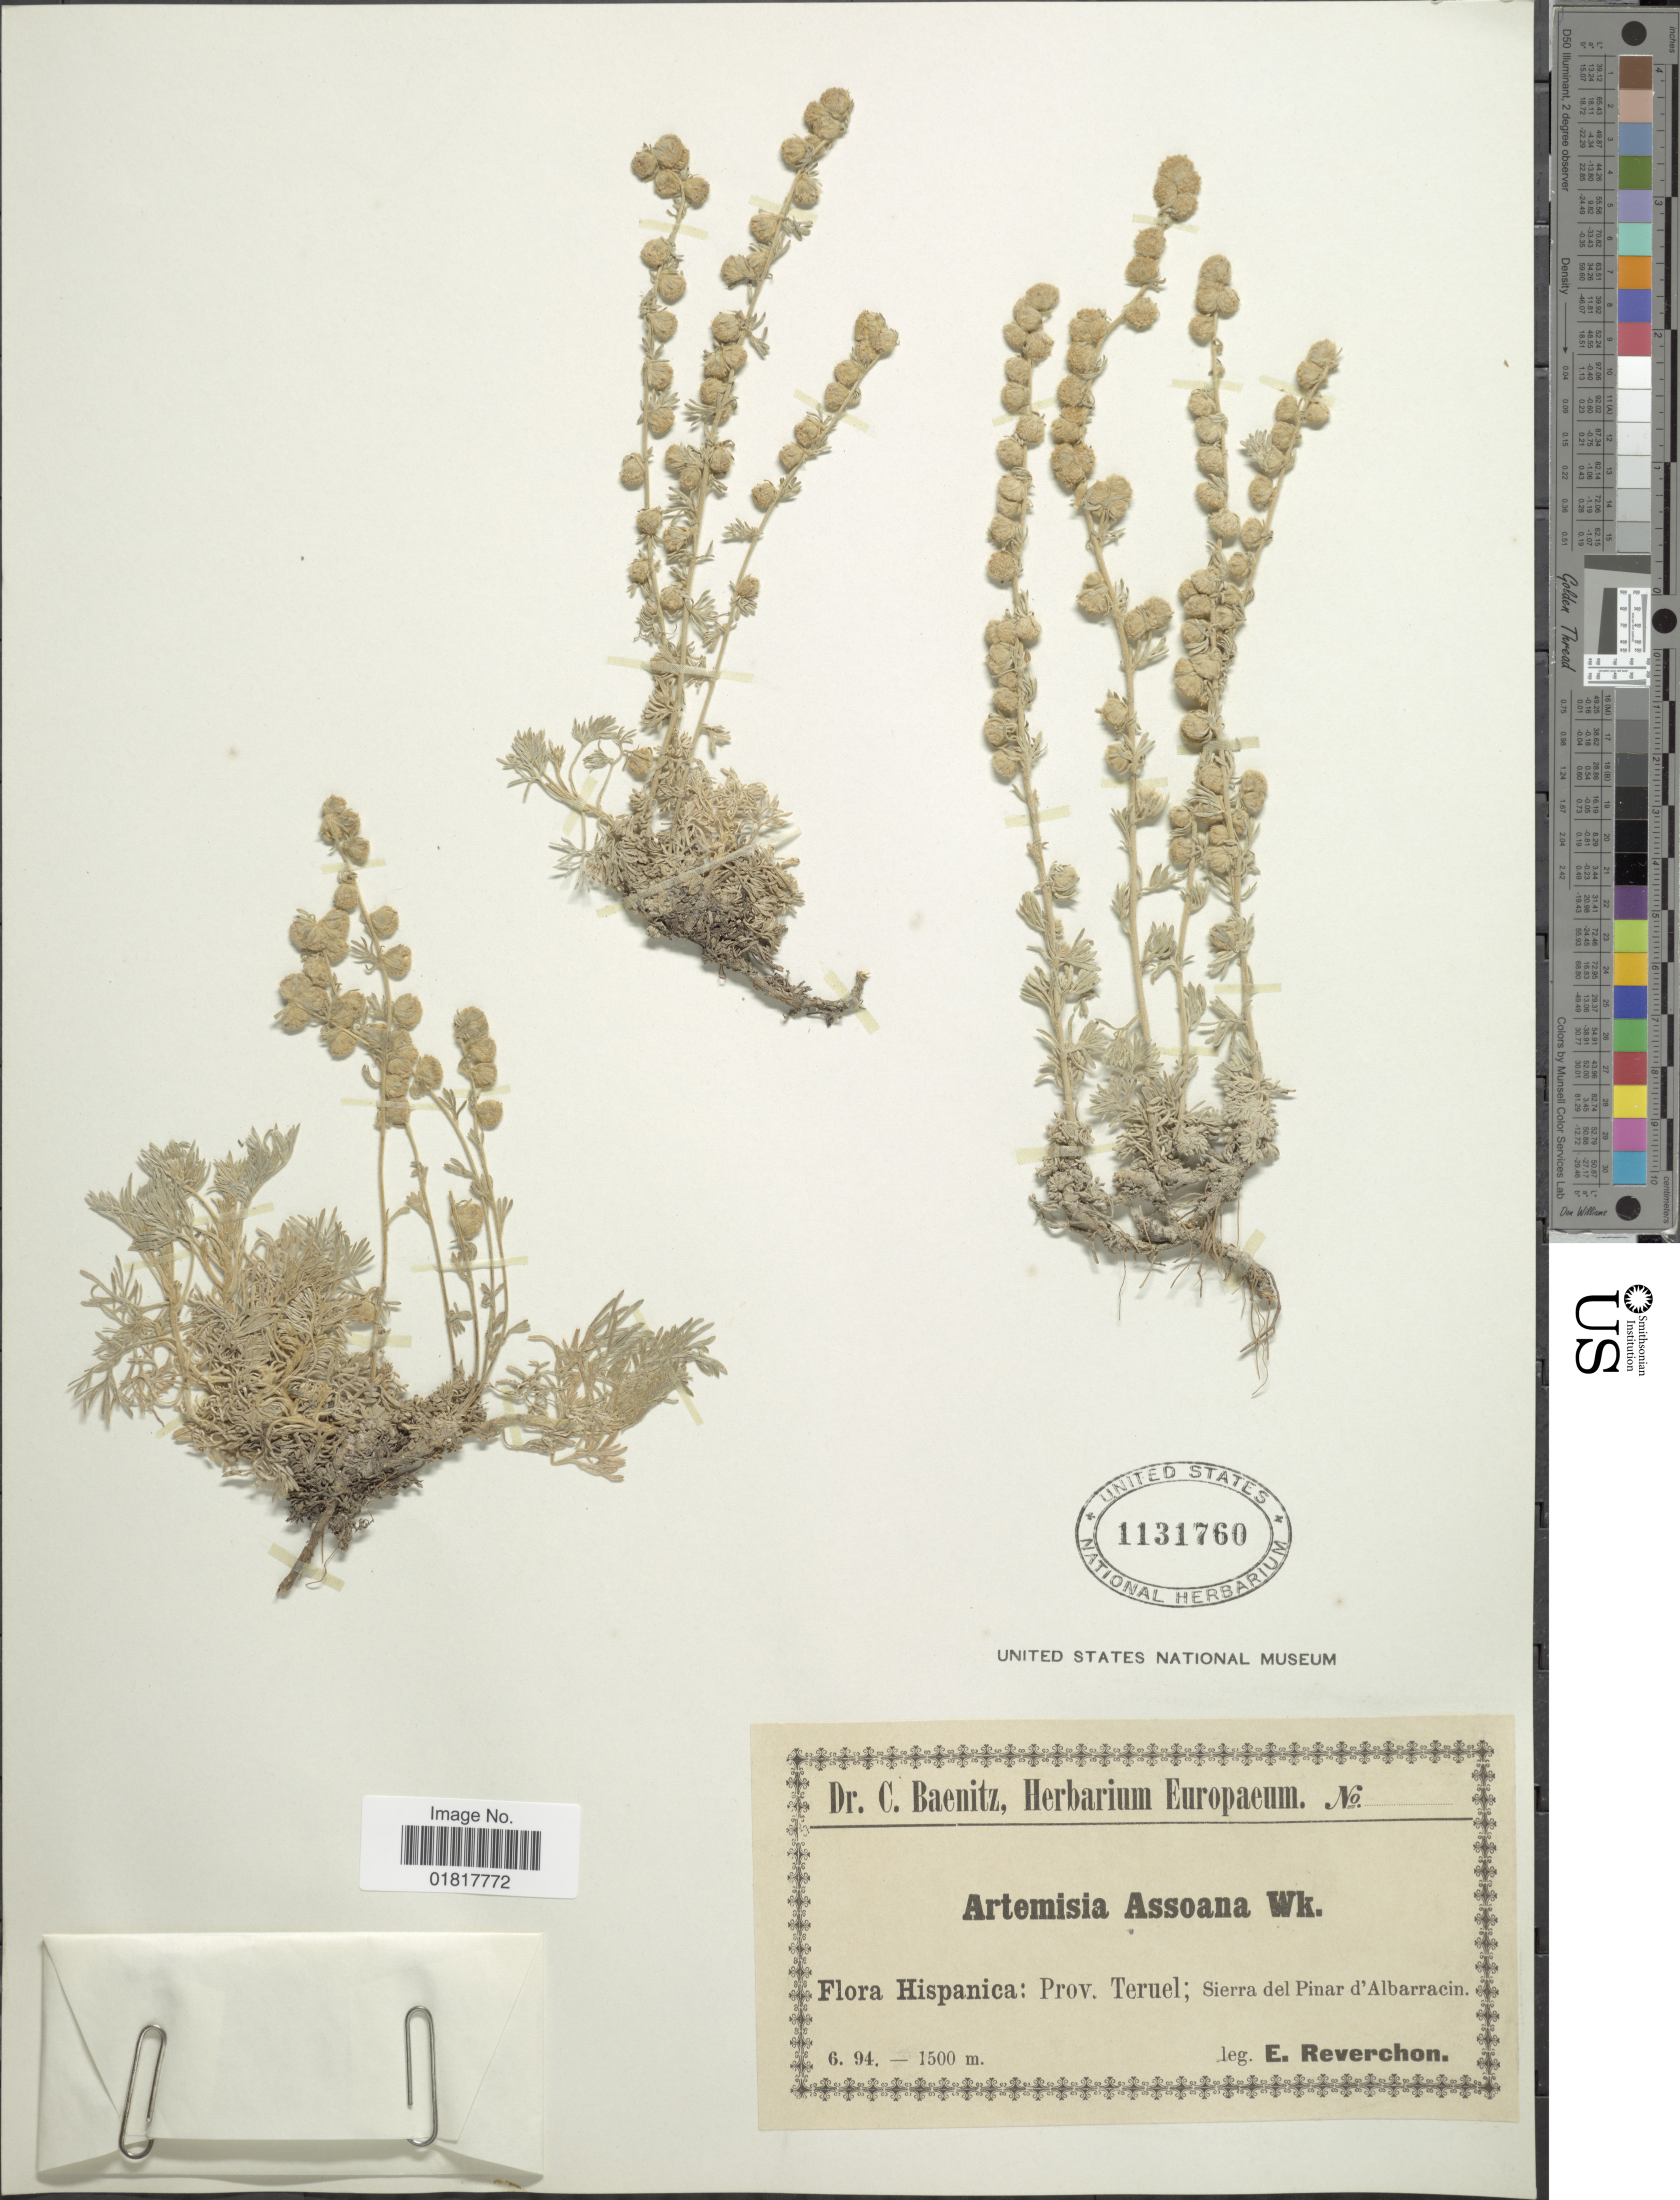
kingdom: Plantae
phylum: Tracheophyta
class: Magnoliopsida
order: Asterales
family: Asteraceae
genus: Artemisia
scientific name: Artemisia assoana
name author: Willk.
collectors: E. Reverchon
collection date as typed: Transcribed d/m/y: /6/94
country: Spain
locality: Hispanica: Prov. Teruel; Sierra del Pinar d'Albarracin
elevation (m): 1500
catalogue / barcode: US 1131760